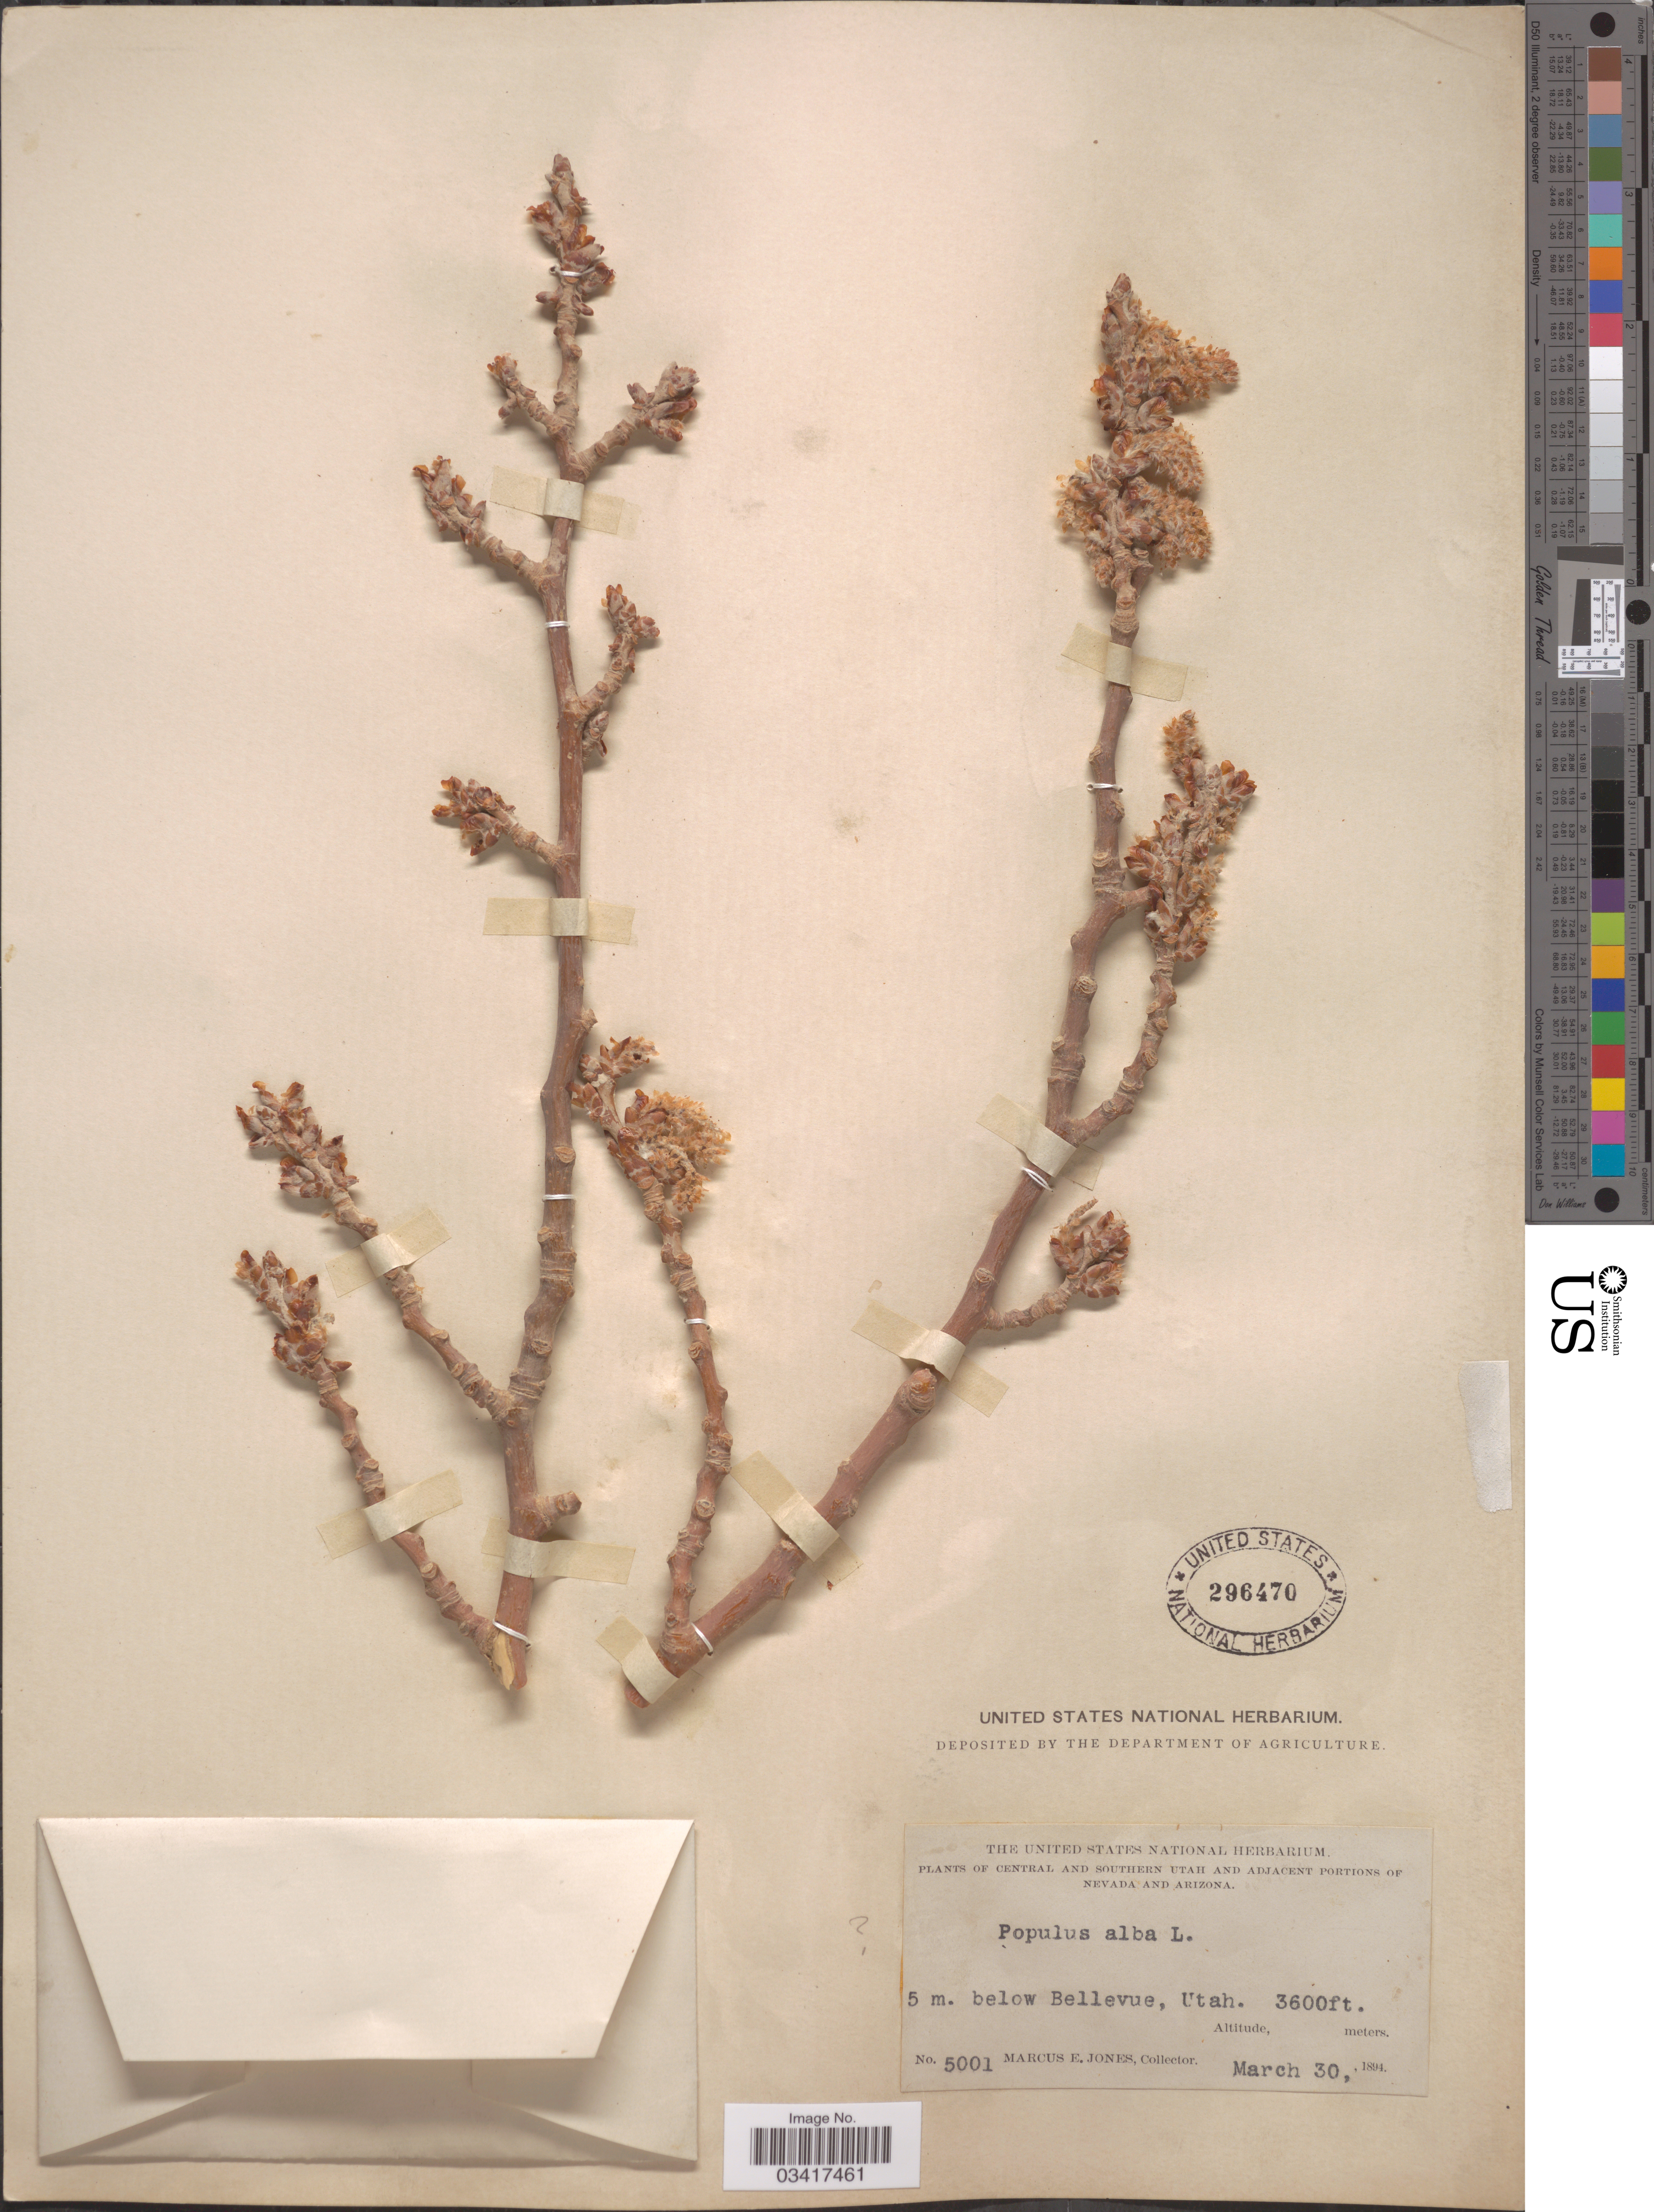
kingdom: Plantae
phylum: Tracheophyta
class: Magnoliopsida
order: Malpighiales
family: Salicaceae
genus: Populus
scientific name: Populus alba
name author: L.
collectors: M. E. Jones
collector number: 5001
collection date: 1894-03-30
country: United States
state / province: Utah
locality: Central and southern Utah. 5 m. below Bellevue.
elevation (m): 1097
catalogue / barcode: US 296470